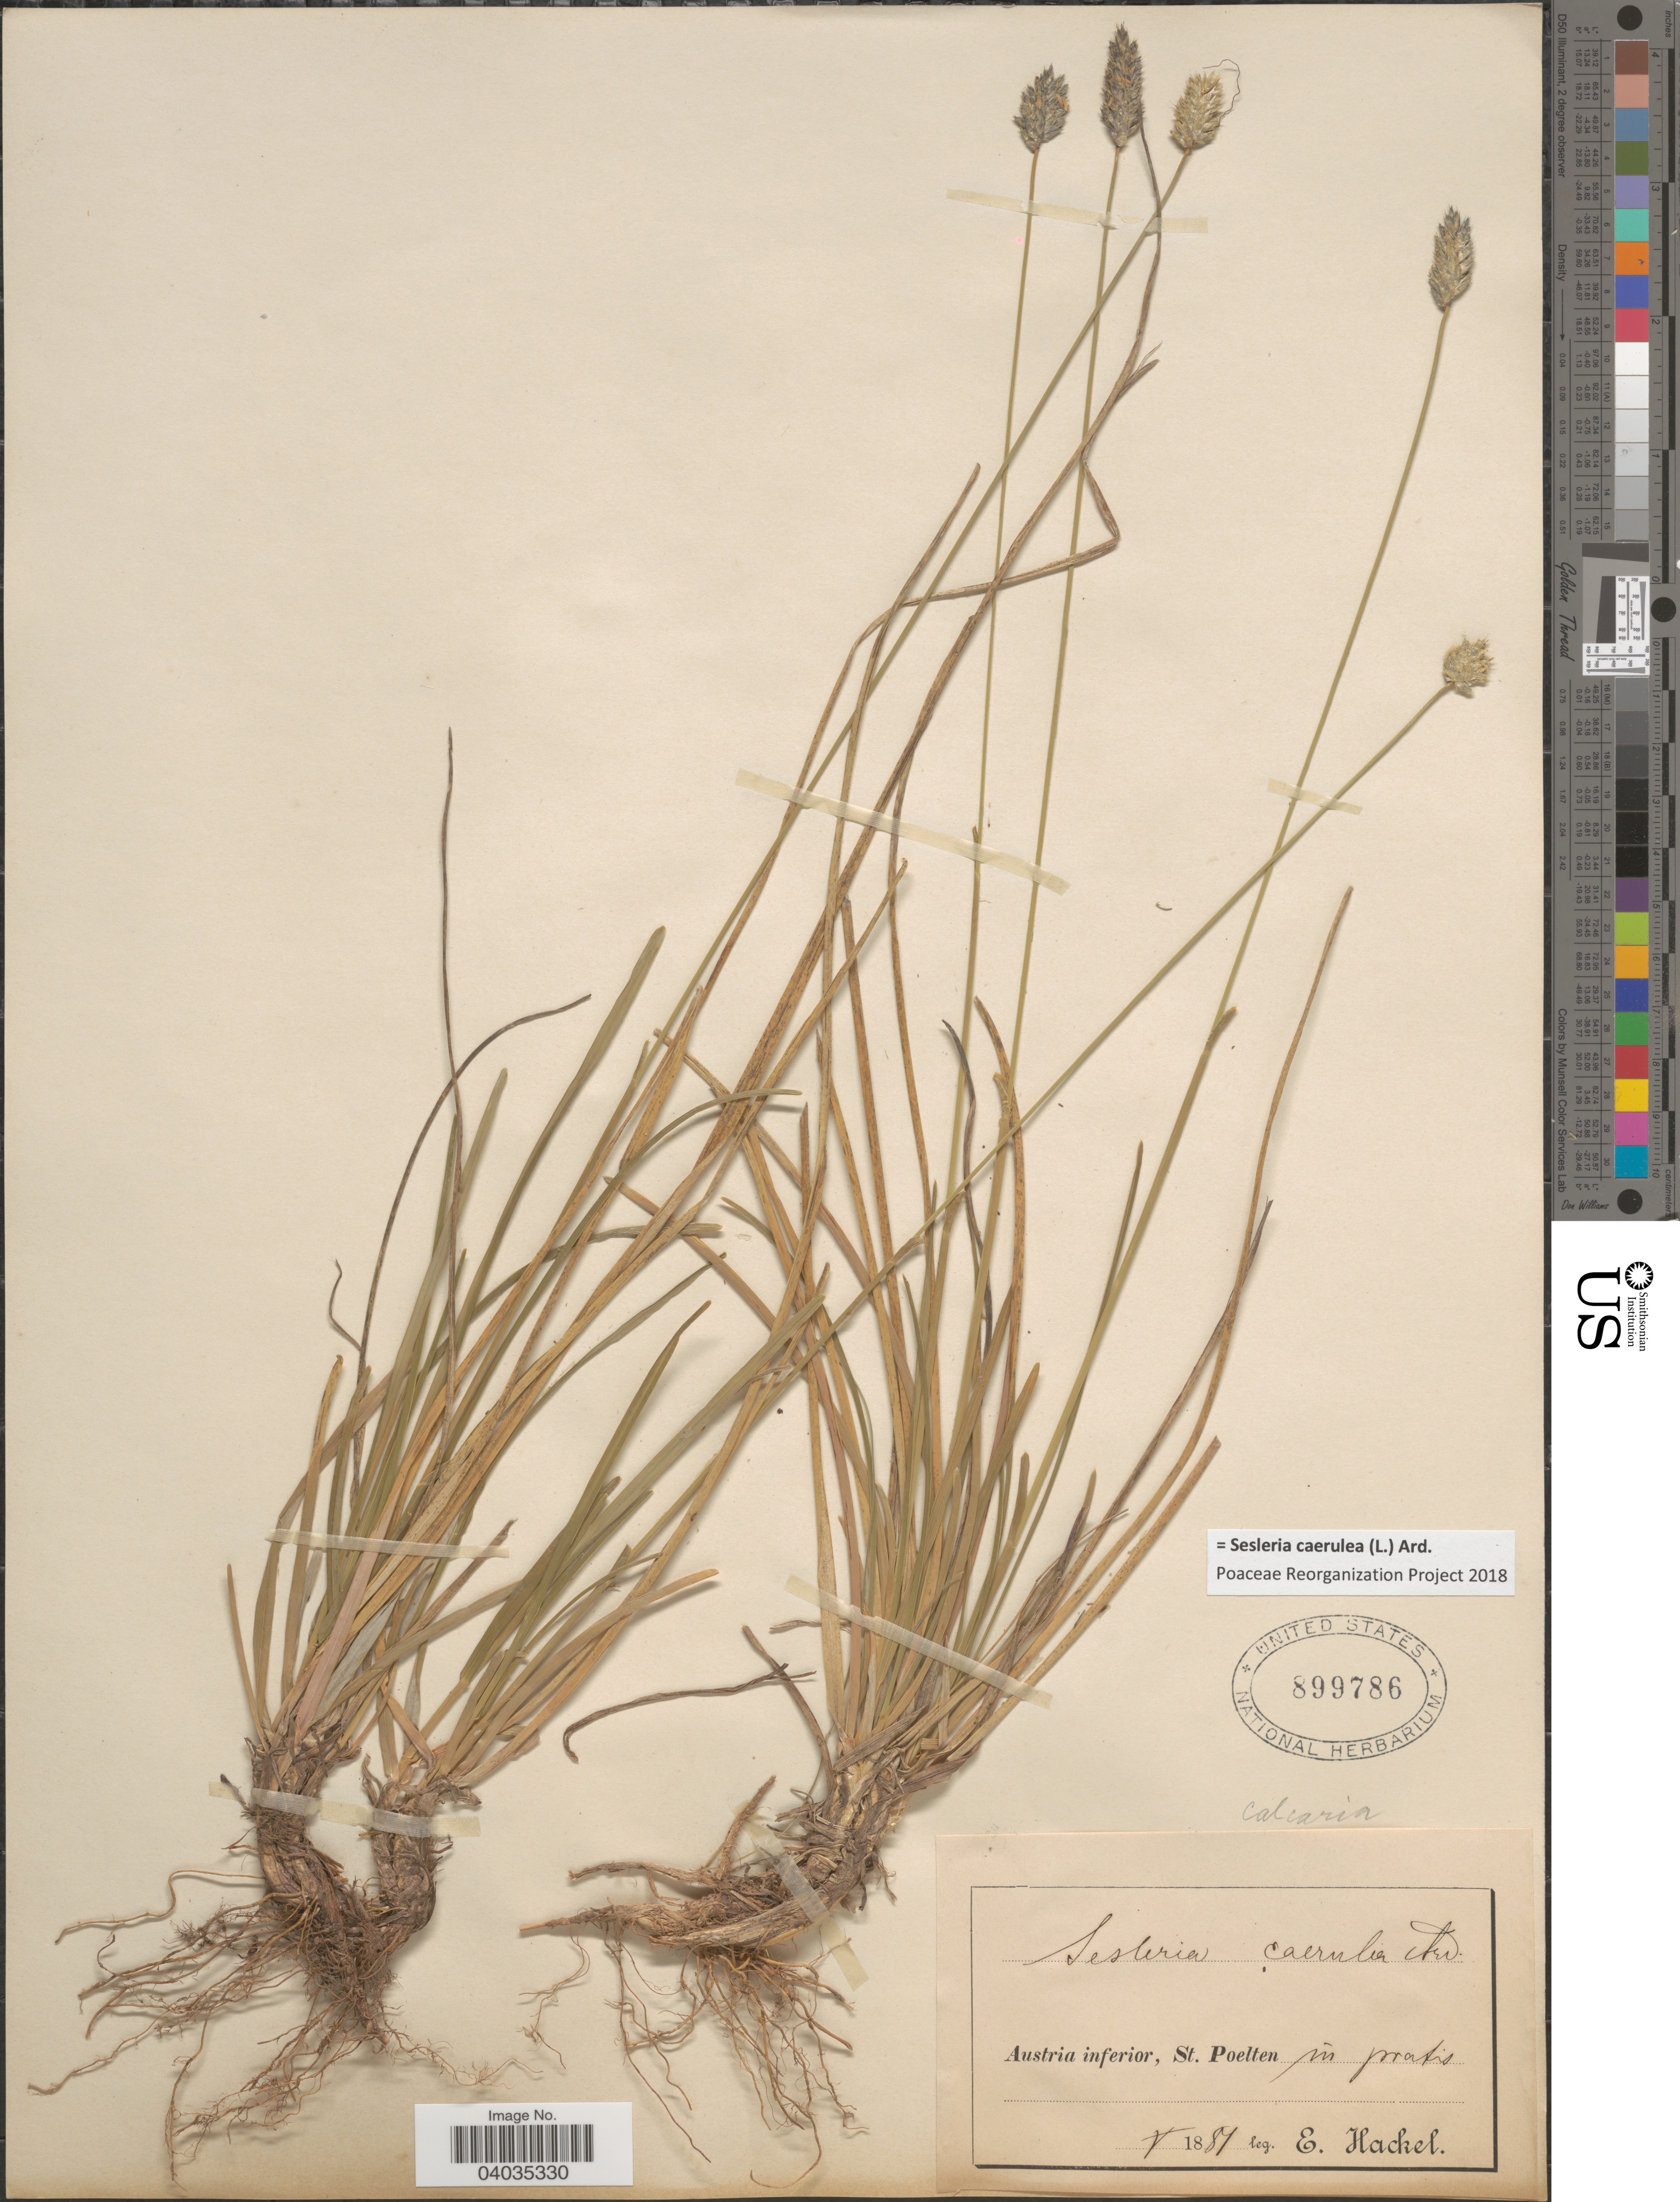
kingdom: Plantae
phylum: Tracheophyta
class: Liliopsida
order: Poales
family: Poaceae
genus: Sesleria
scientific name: Sesleria caerulea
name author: (L.) Ard.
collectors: E. Hackel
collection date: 1881-05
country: Austria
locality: Austria inferior, St. Poelten in pratis.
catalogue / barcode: US 899786